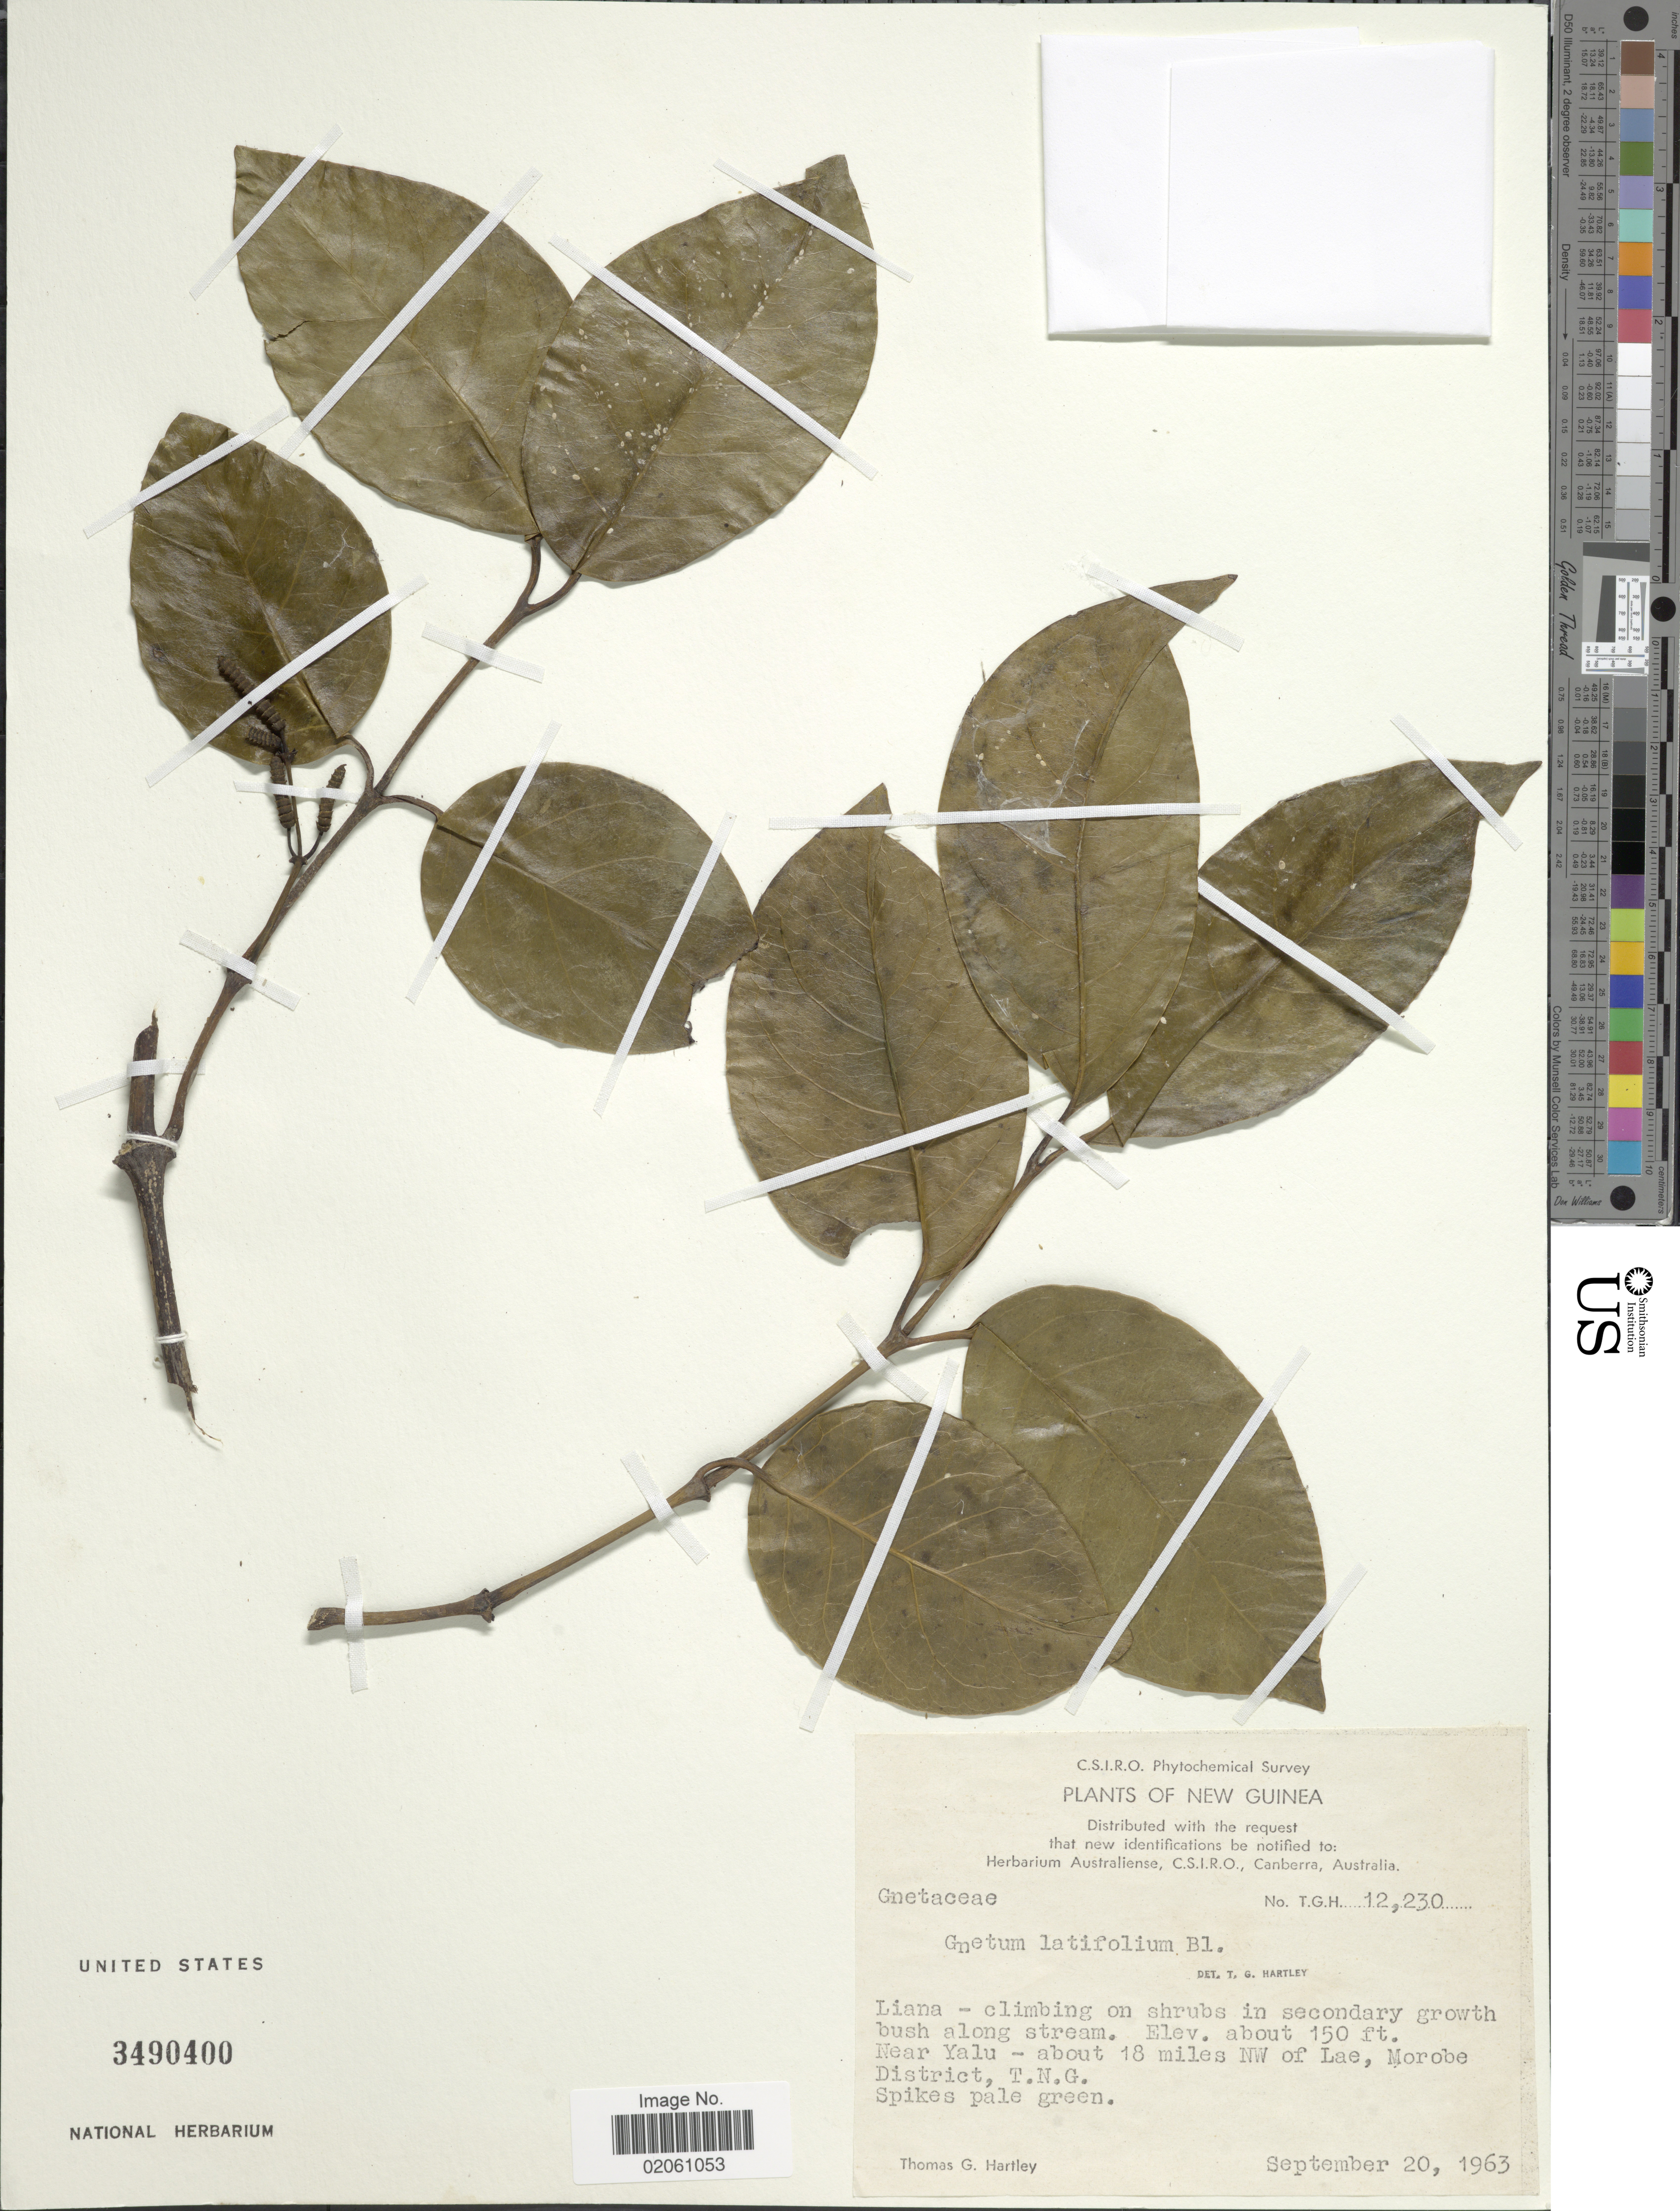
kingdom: Plantae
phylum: Tracheophyta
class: Gnetopsida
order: Gnetales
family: Gnetaceae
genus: Gnetum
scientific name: Gnetum latifolium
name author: Blume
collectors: T. G. Hartley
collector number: T.G.H. 12230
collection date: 1963-09-20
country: Papua New Guinea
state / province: Morobe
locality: Near Yalu - about 18 miles of lae, Morobe District, T.N.G.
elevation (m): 46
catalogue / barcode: US 3490400